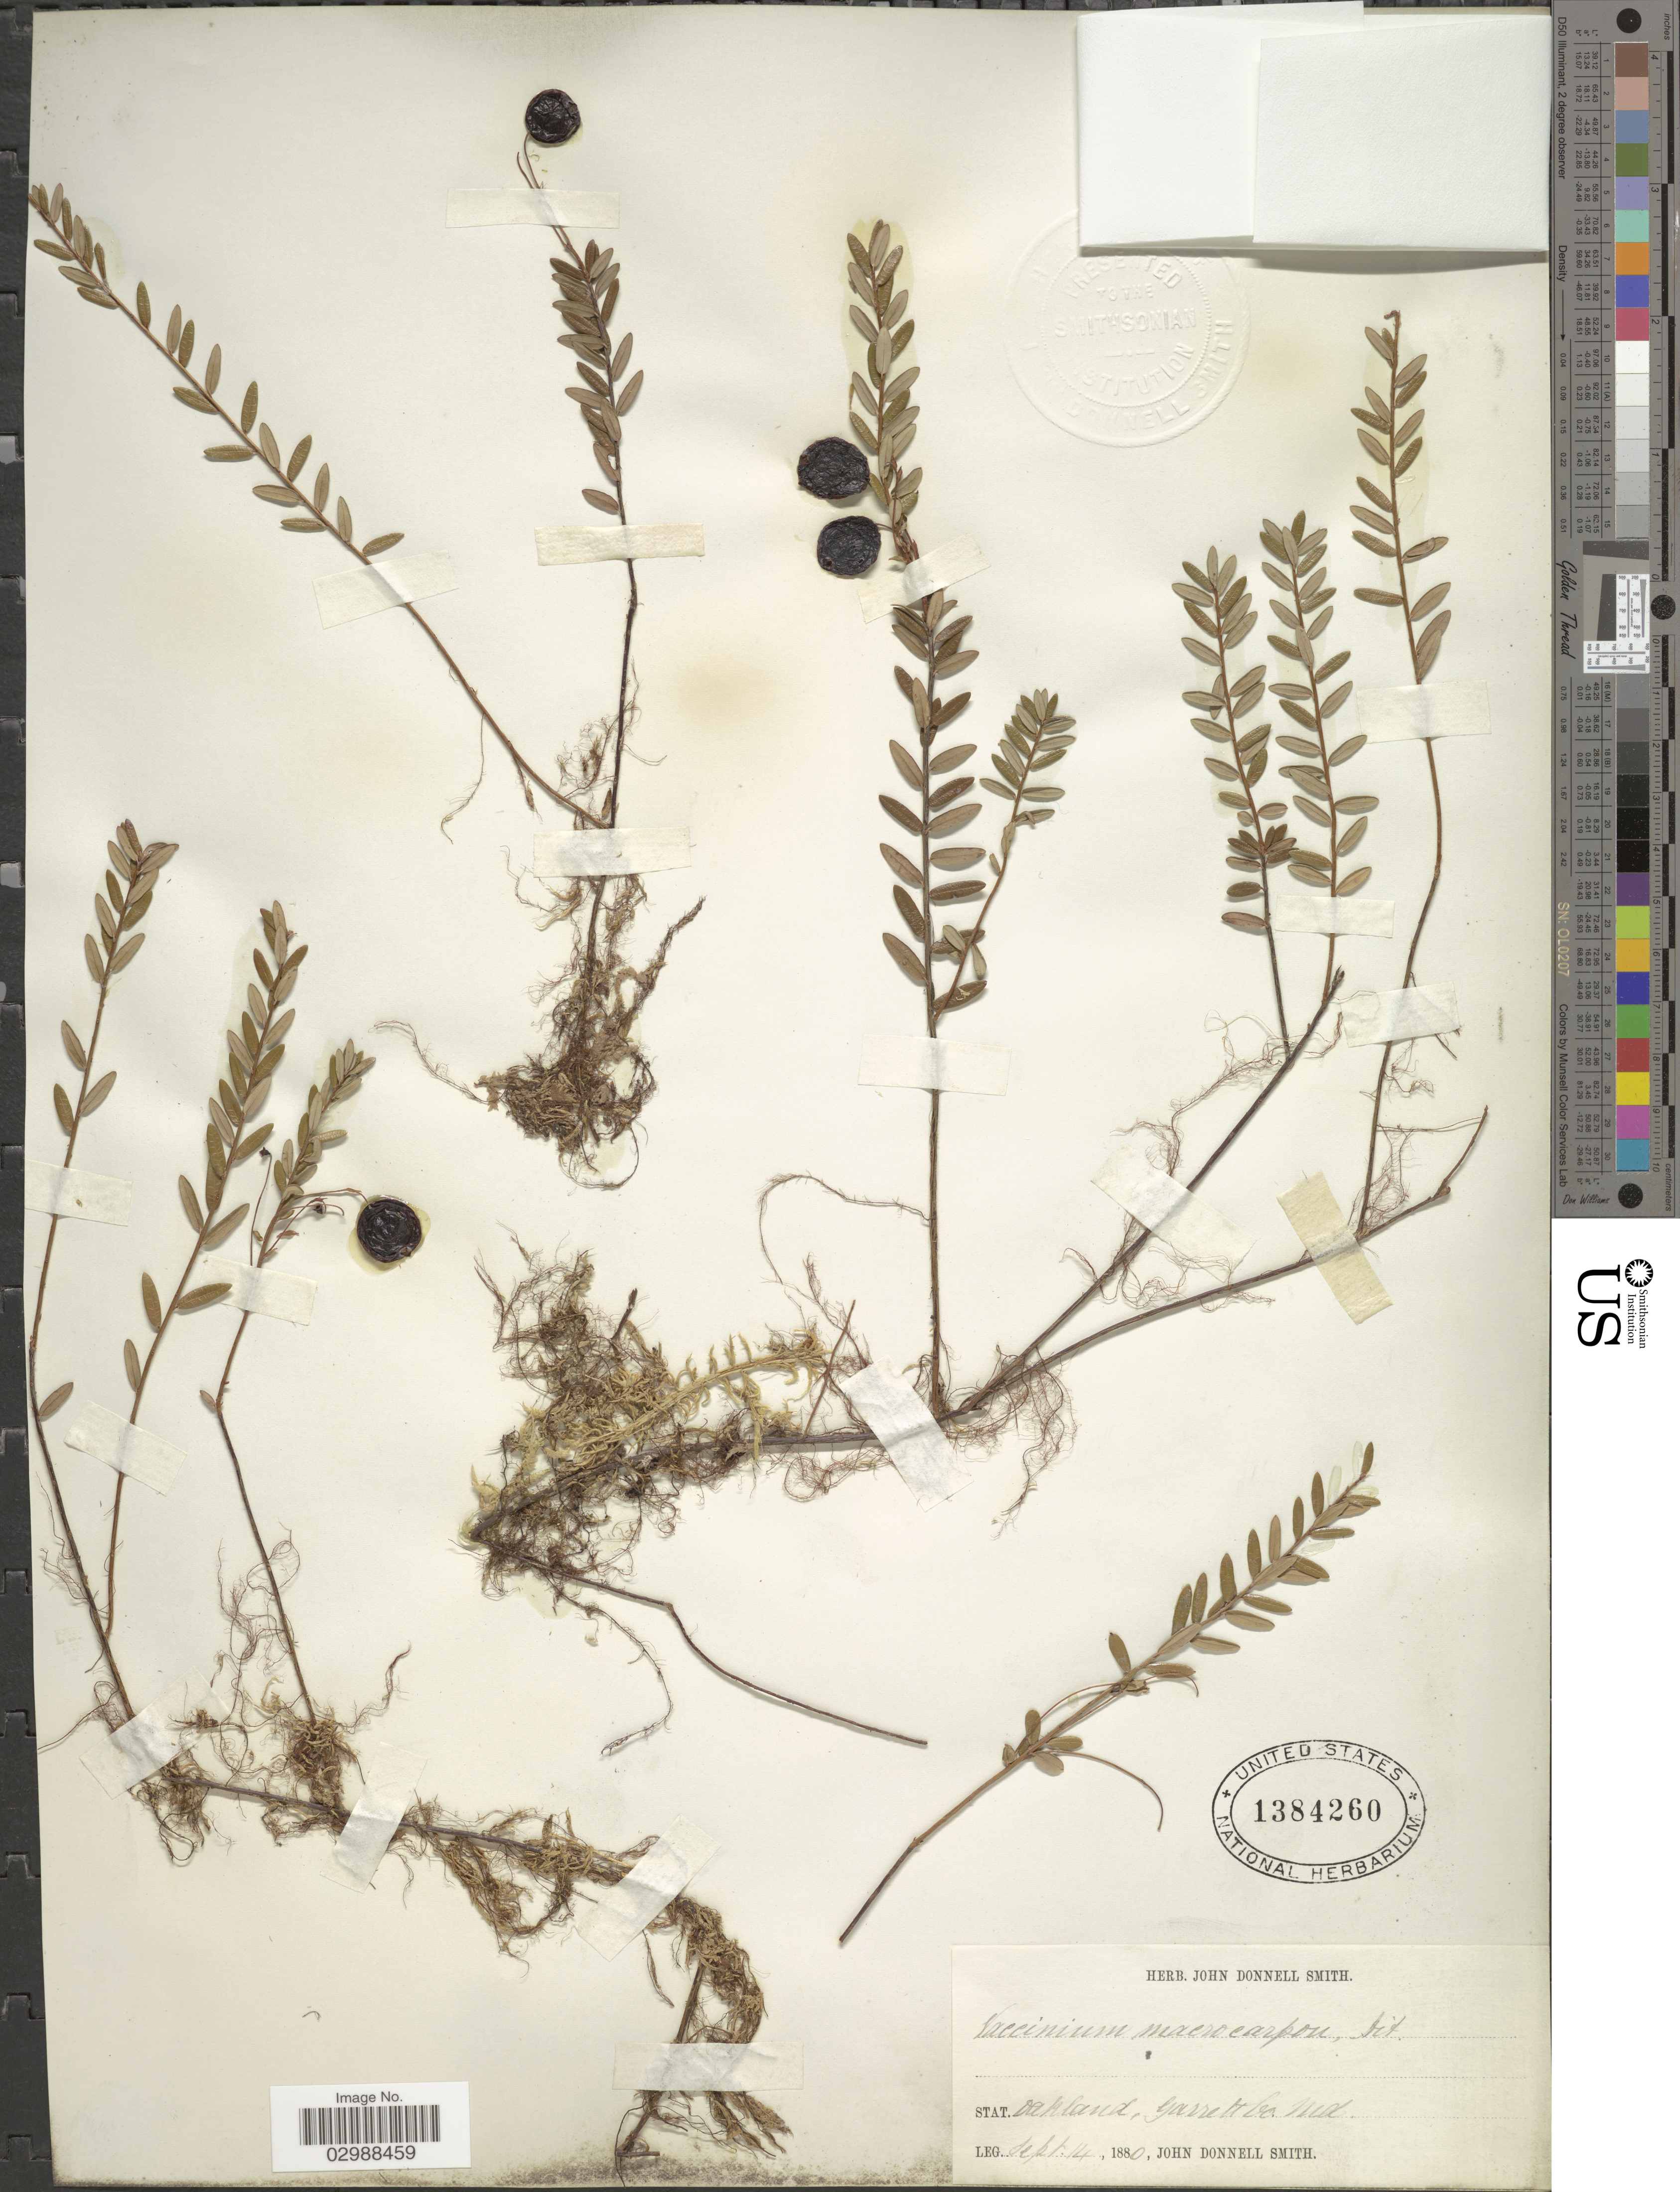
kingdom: Plantae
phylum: Tracheophyta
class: Magnoliopsida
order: Ericales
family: Ericaceae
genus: Vaccinium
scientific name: Vaccinium macrocarpon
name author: Aiton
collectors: J. Donnell Smith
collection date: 1880-09-14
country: United States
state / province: Maryland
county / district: Garrett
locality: Stat. Oakland, Garrett Co., Md.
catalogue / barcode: US 1384260